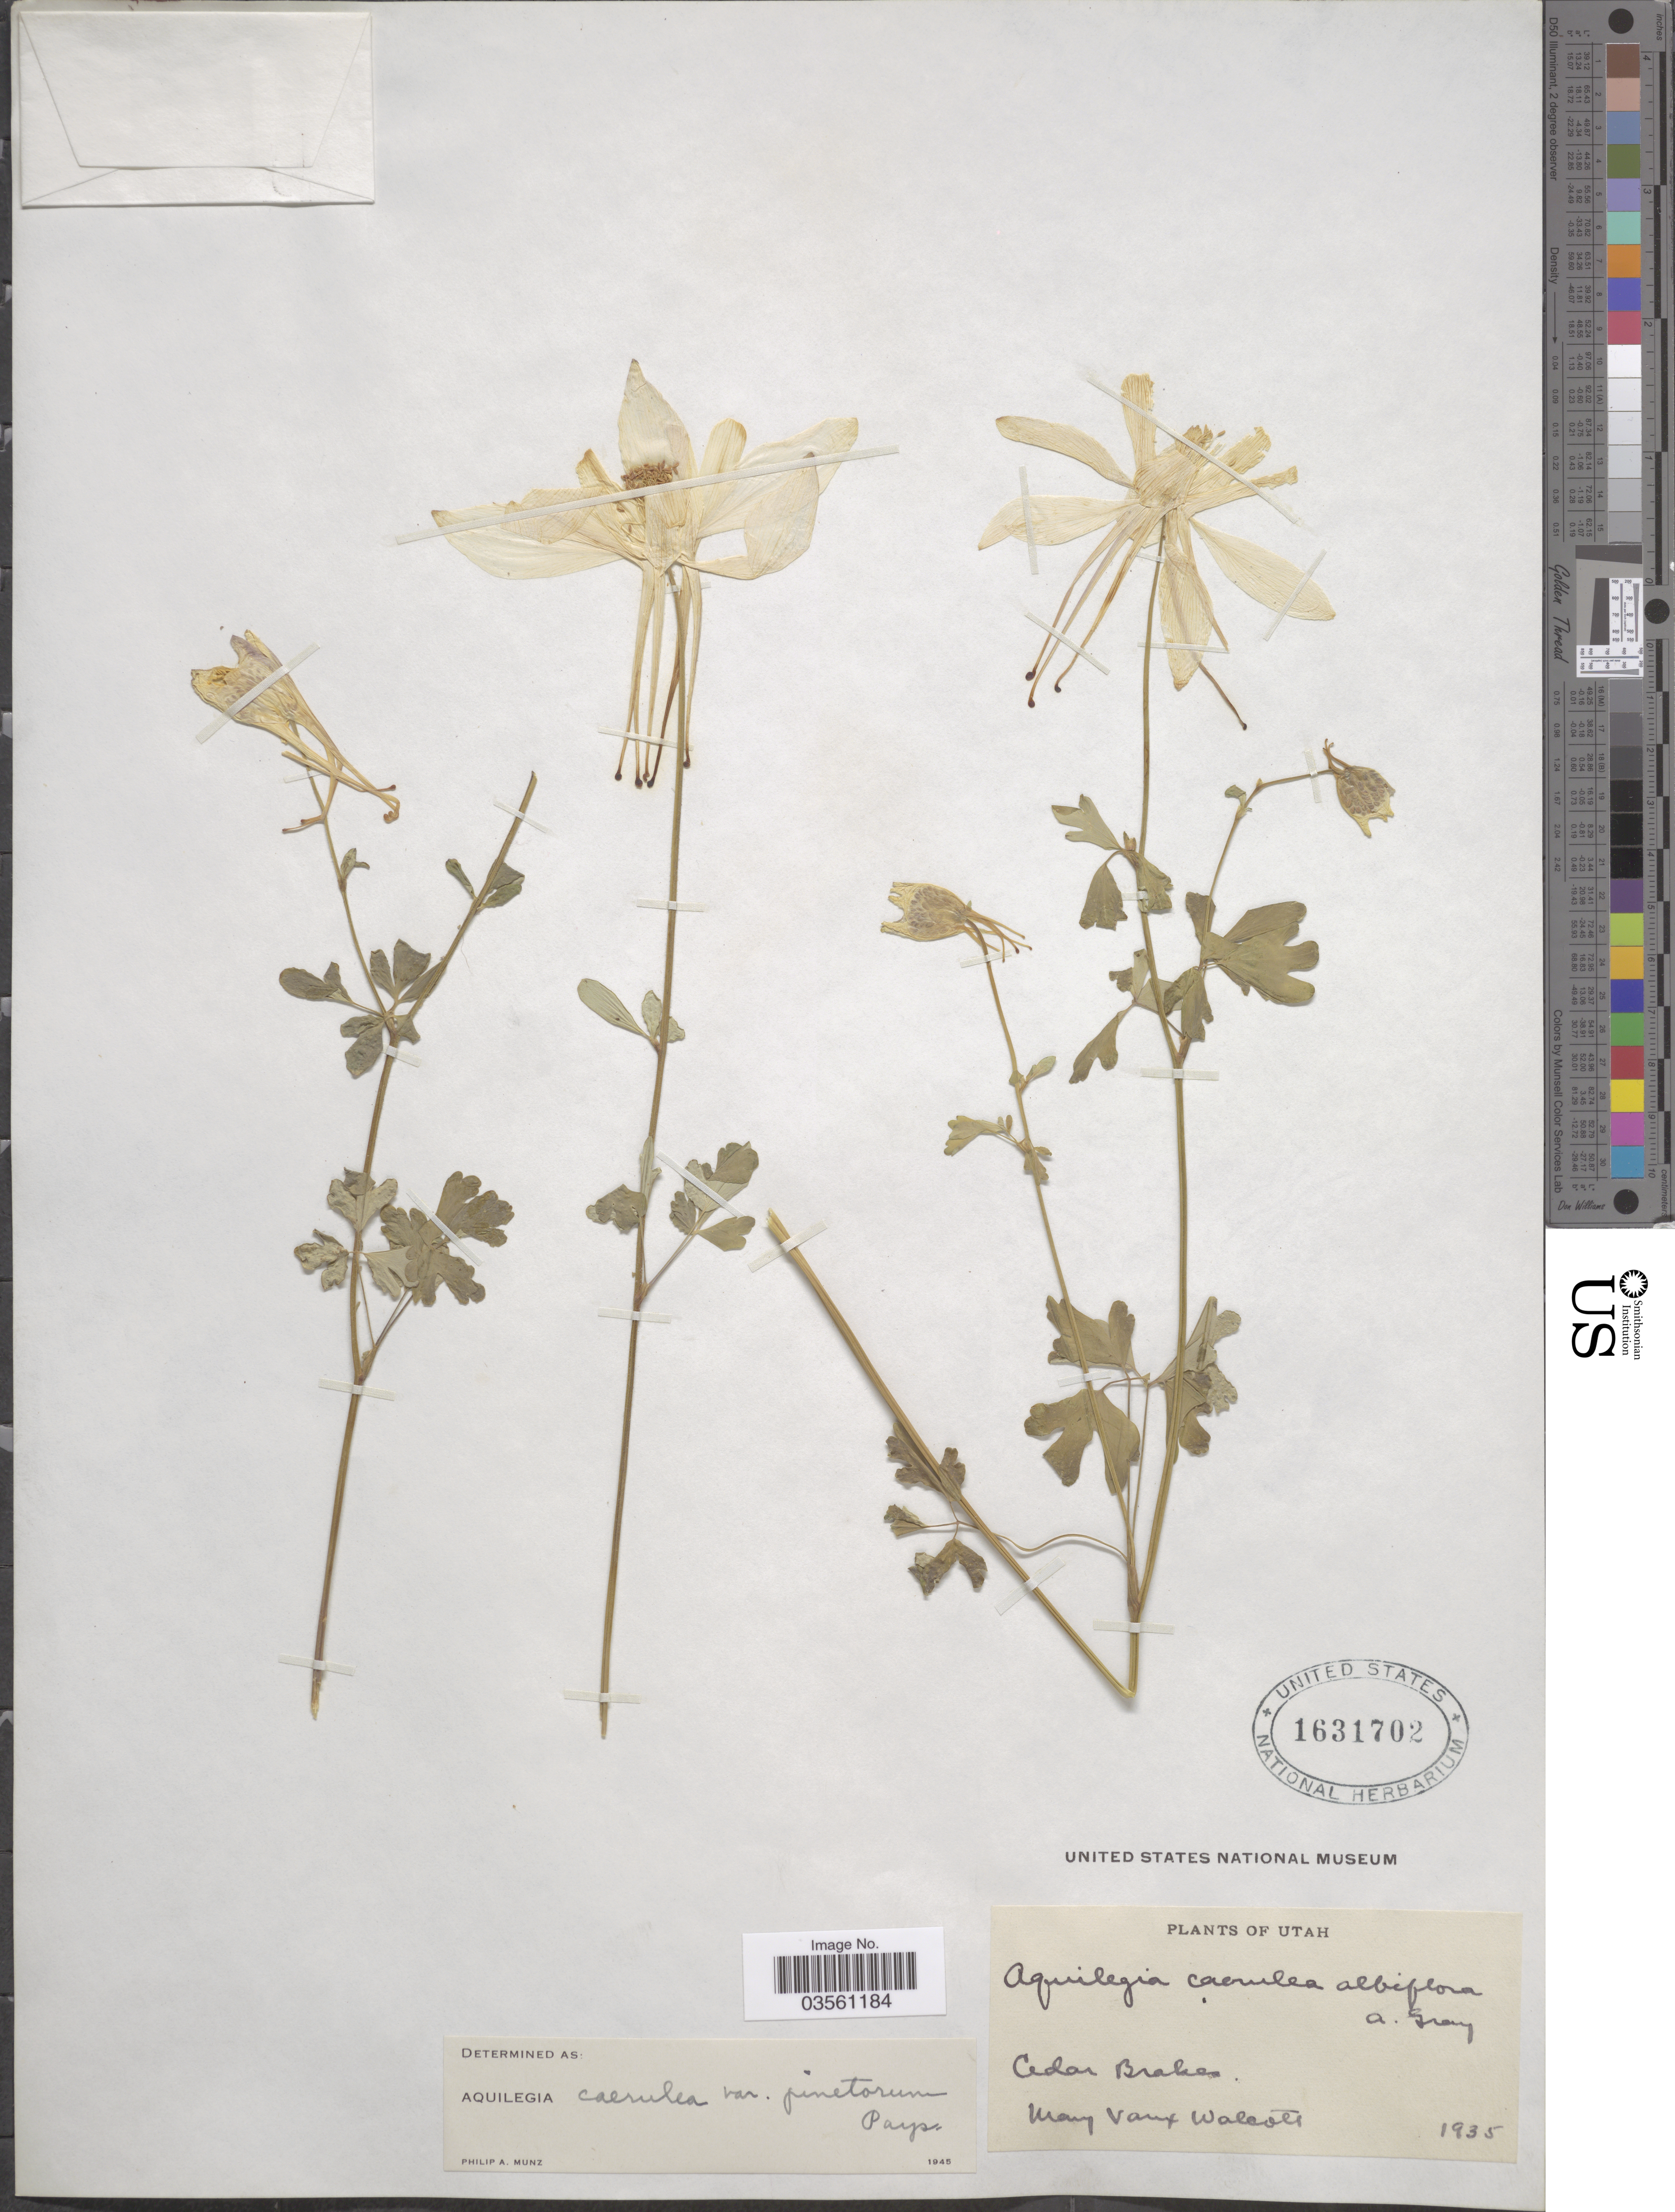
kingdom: Plantae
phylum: Tracheophyta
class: Magnoliopsida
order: Ranunculales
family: Ranunculaceae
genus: Aquilegia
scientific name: Aquilegia coerulea var. pinetorum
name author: E. James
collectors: M. Walcott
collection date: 1935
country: United States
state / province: Utah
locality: Cedar Brakes.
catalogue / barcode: US 1631702